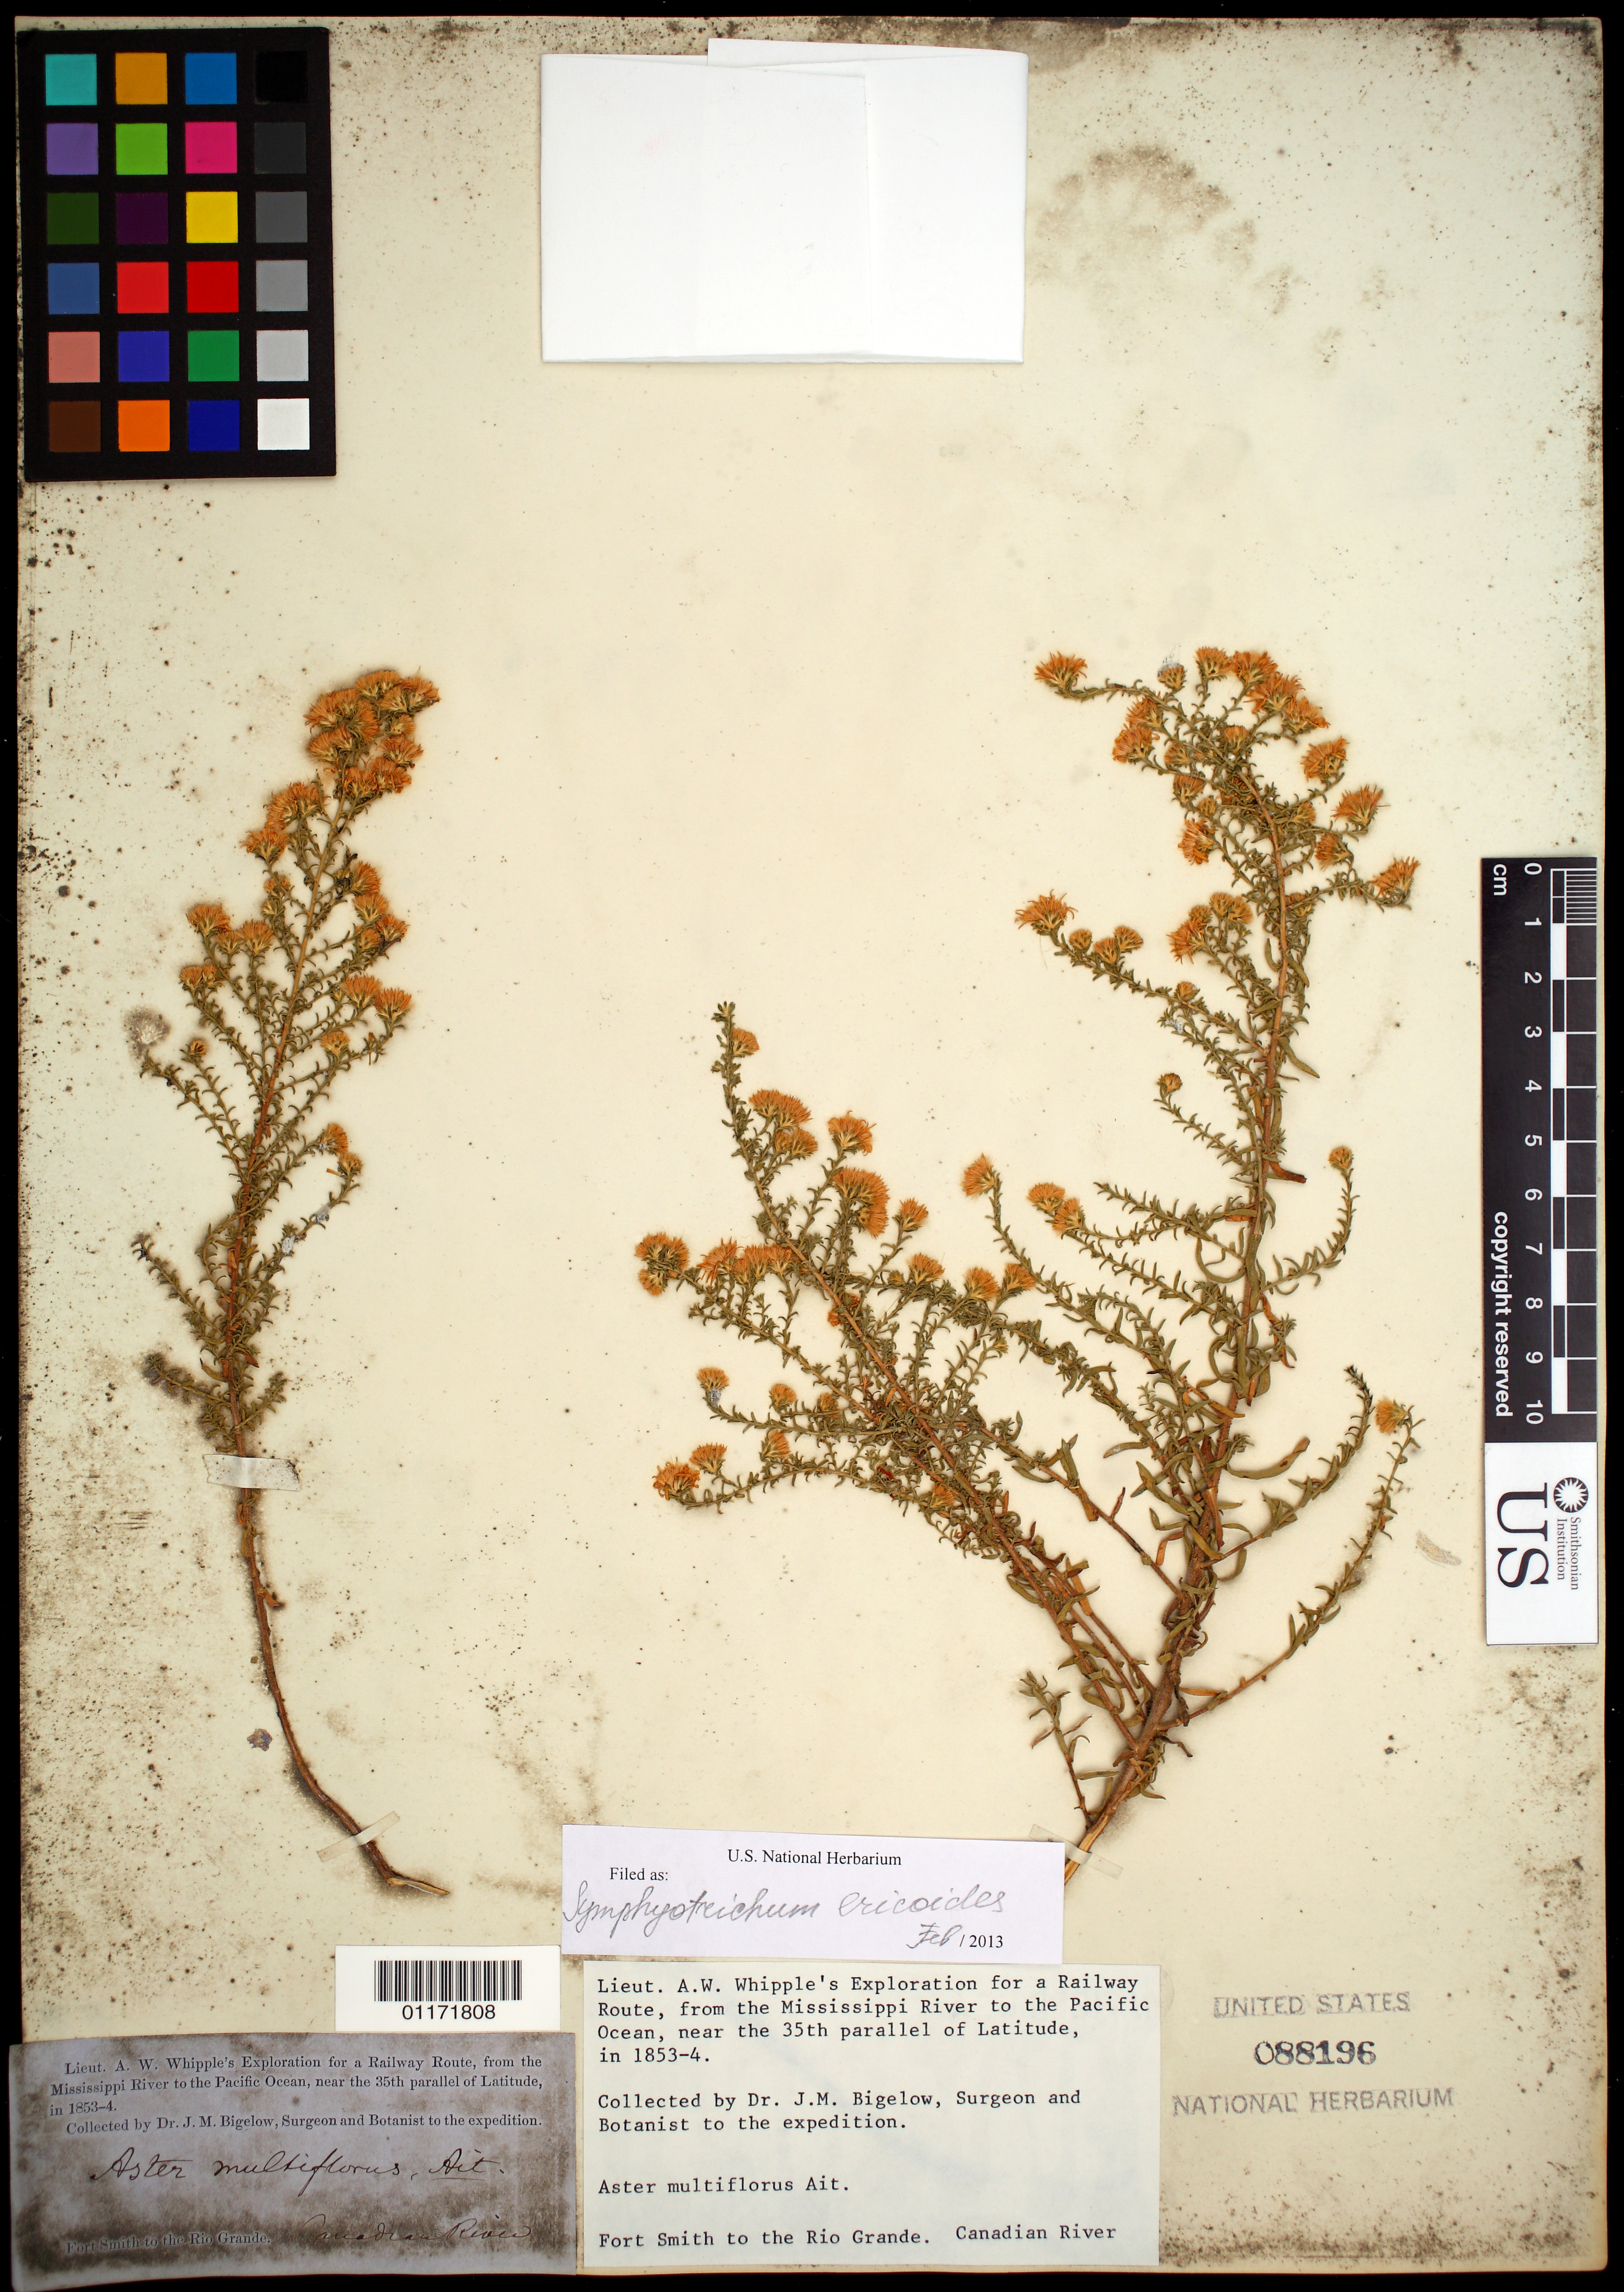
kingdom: Plantae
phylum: Tracheophyta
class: Magnoliopsida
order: Asterales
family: Asteraceae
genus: Symphyotrichum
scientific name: Symphyotrichum ericoides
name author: (L.) G.L. Nesom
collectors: J. M. Bigelow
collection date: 1853/1854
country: United States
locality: Fort Smith to the Rio Grande, on the Canadian River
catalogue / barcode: US 88196